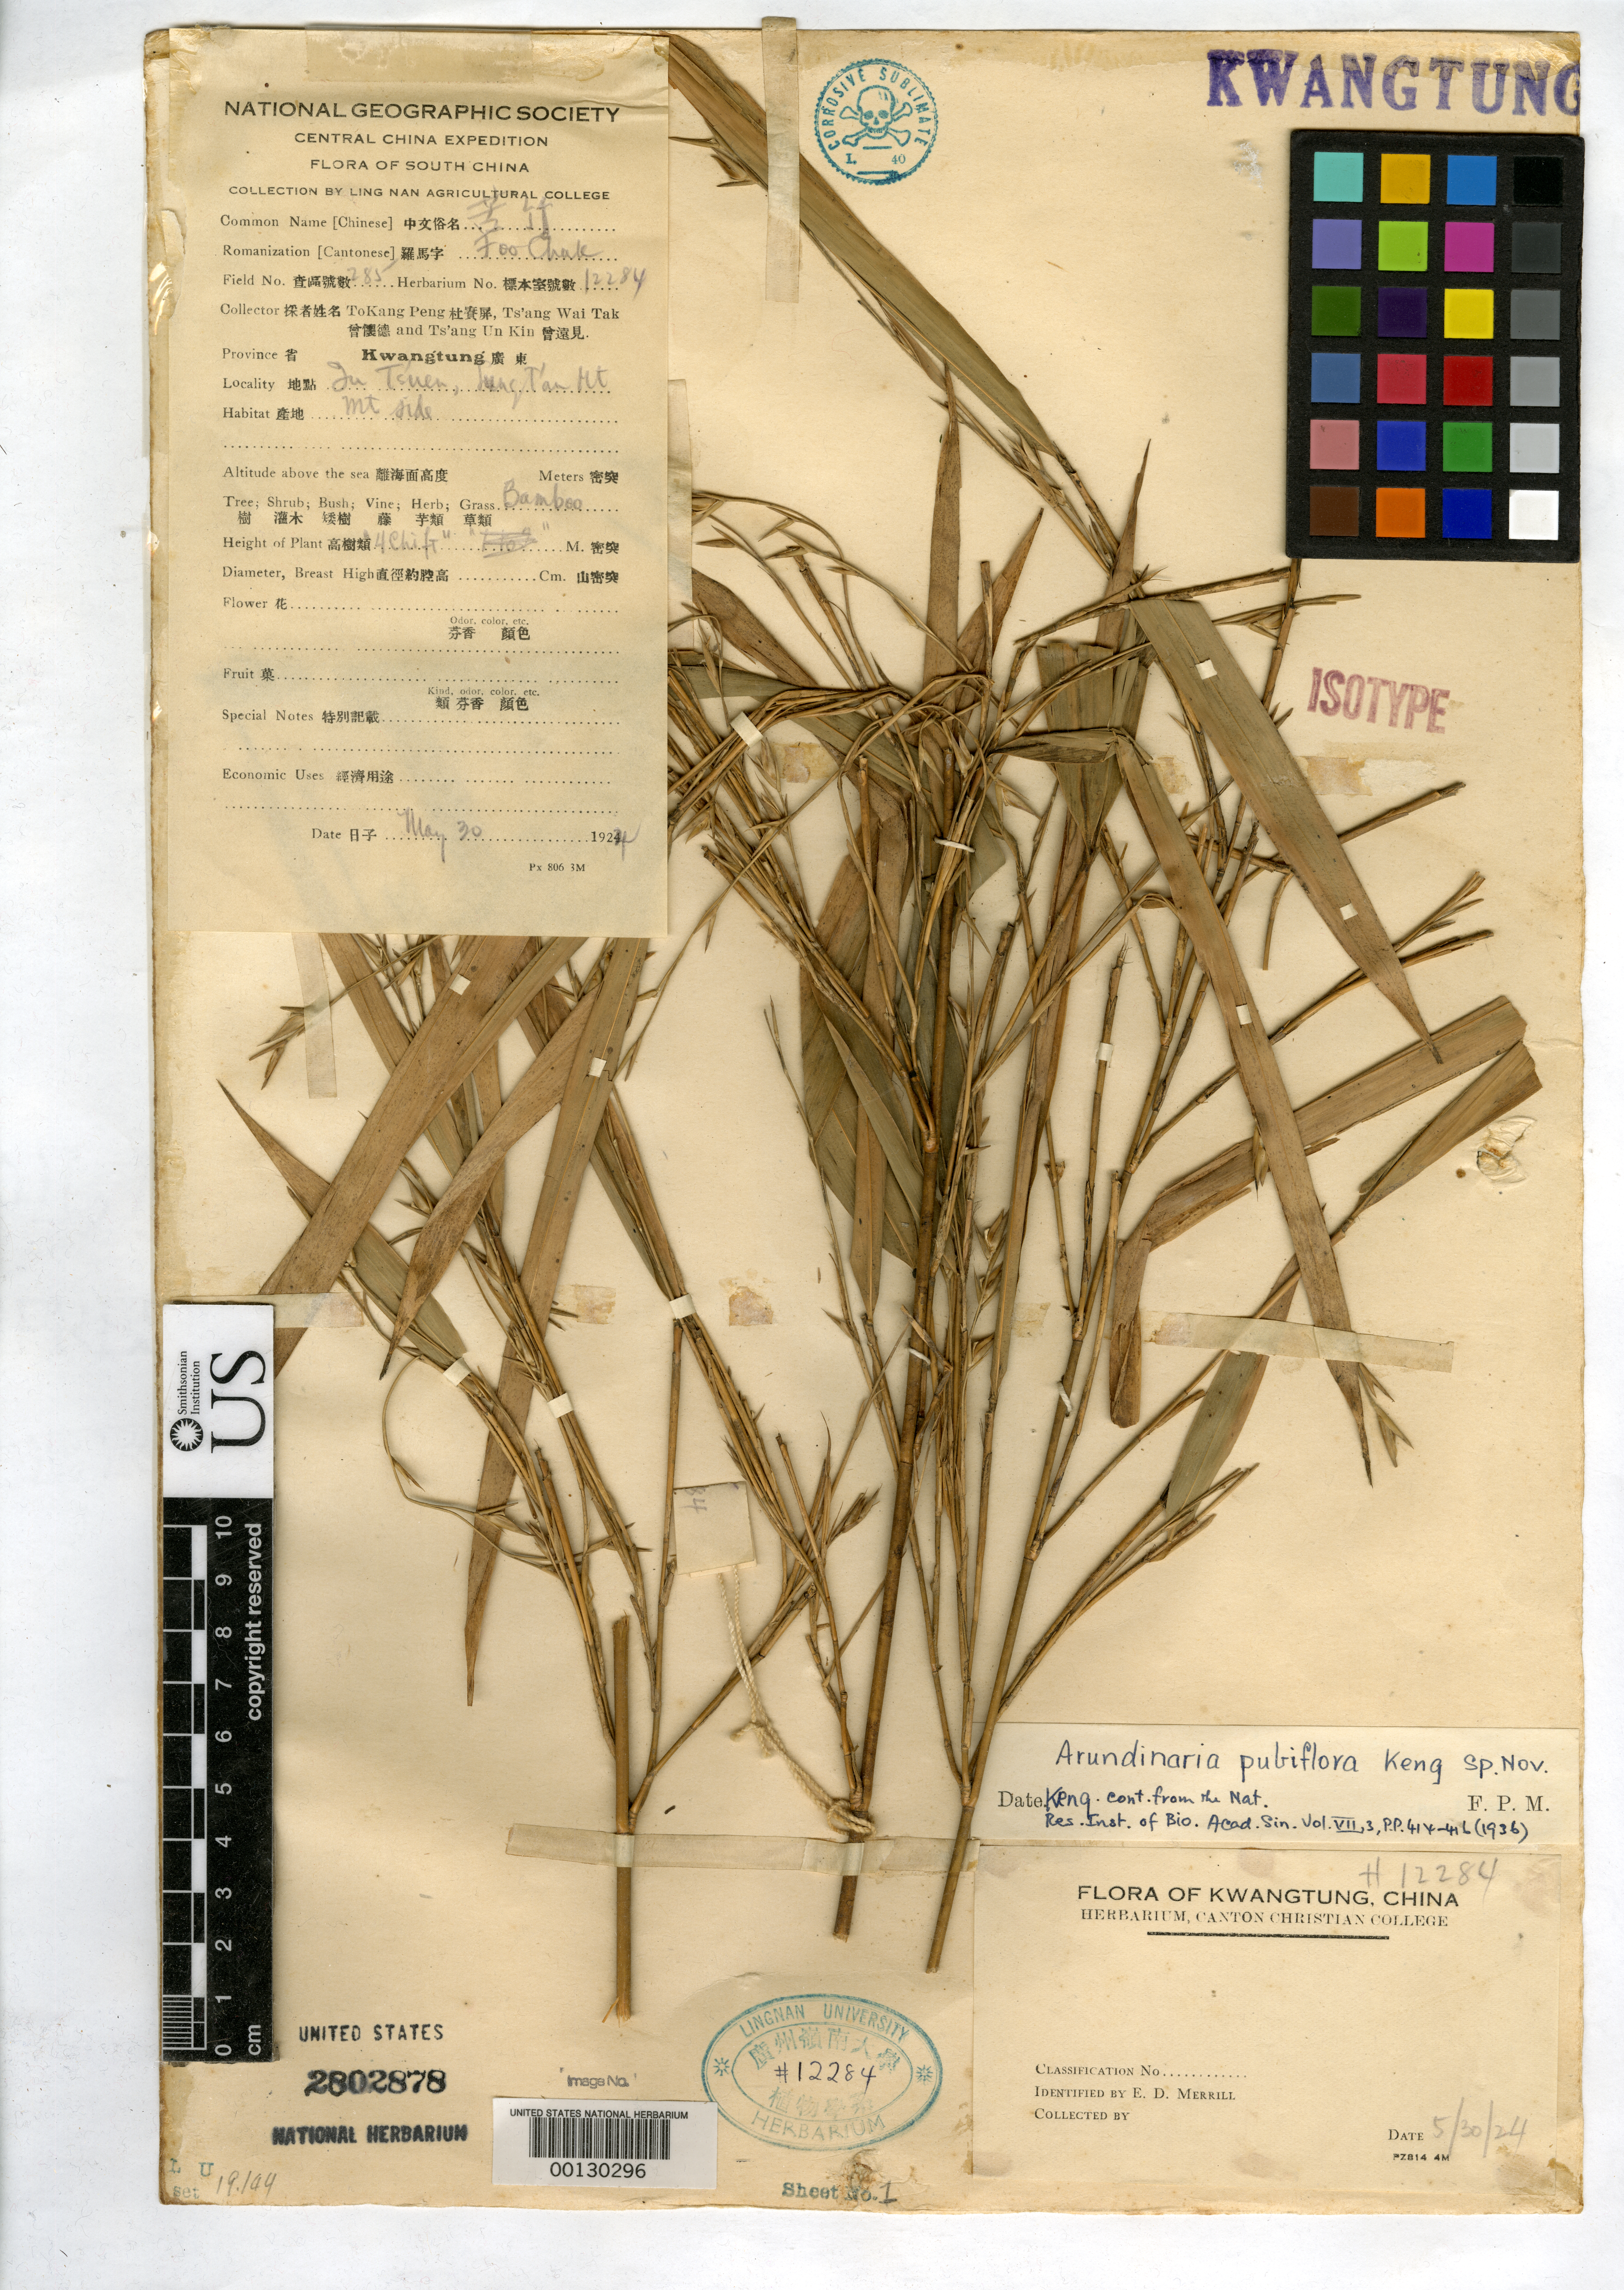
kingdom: Plantae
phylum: Tracheophyta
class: Liliopsida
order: Poales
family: Poaceae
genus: Arundinaria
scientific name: Arundinaria pubiflora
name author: Keng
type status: Holotype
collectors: Kang Peng To & W. T. Tsang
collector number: C.C.C. 12284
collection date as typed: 30 May 1924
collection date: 1924-05-30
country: China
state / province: Guangdong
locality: Lung T'au Mt., near Iu.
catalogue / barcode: US 12284